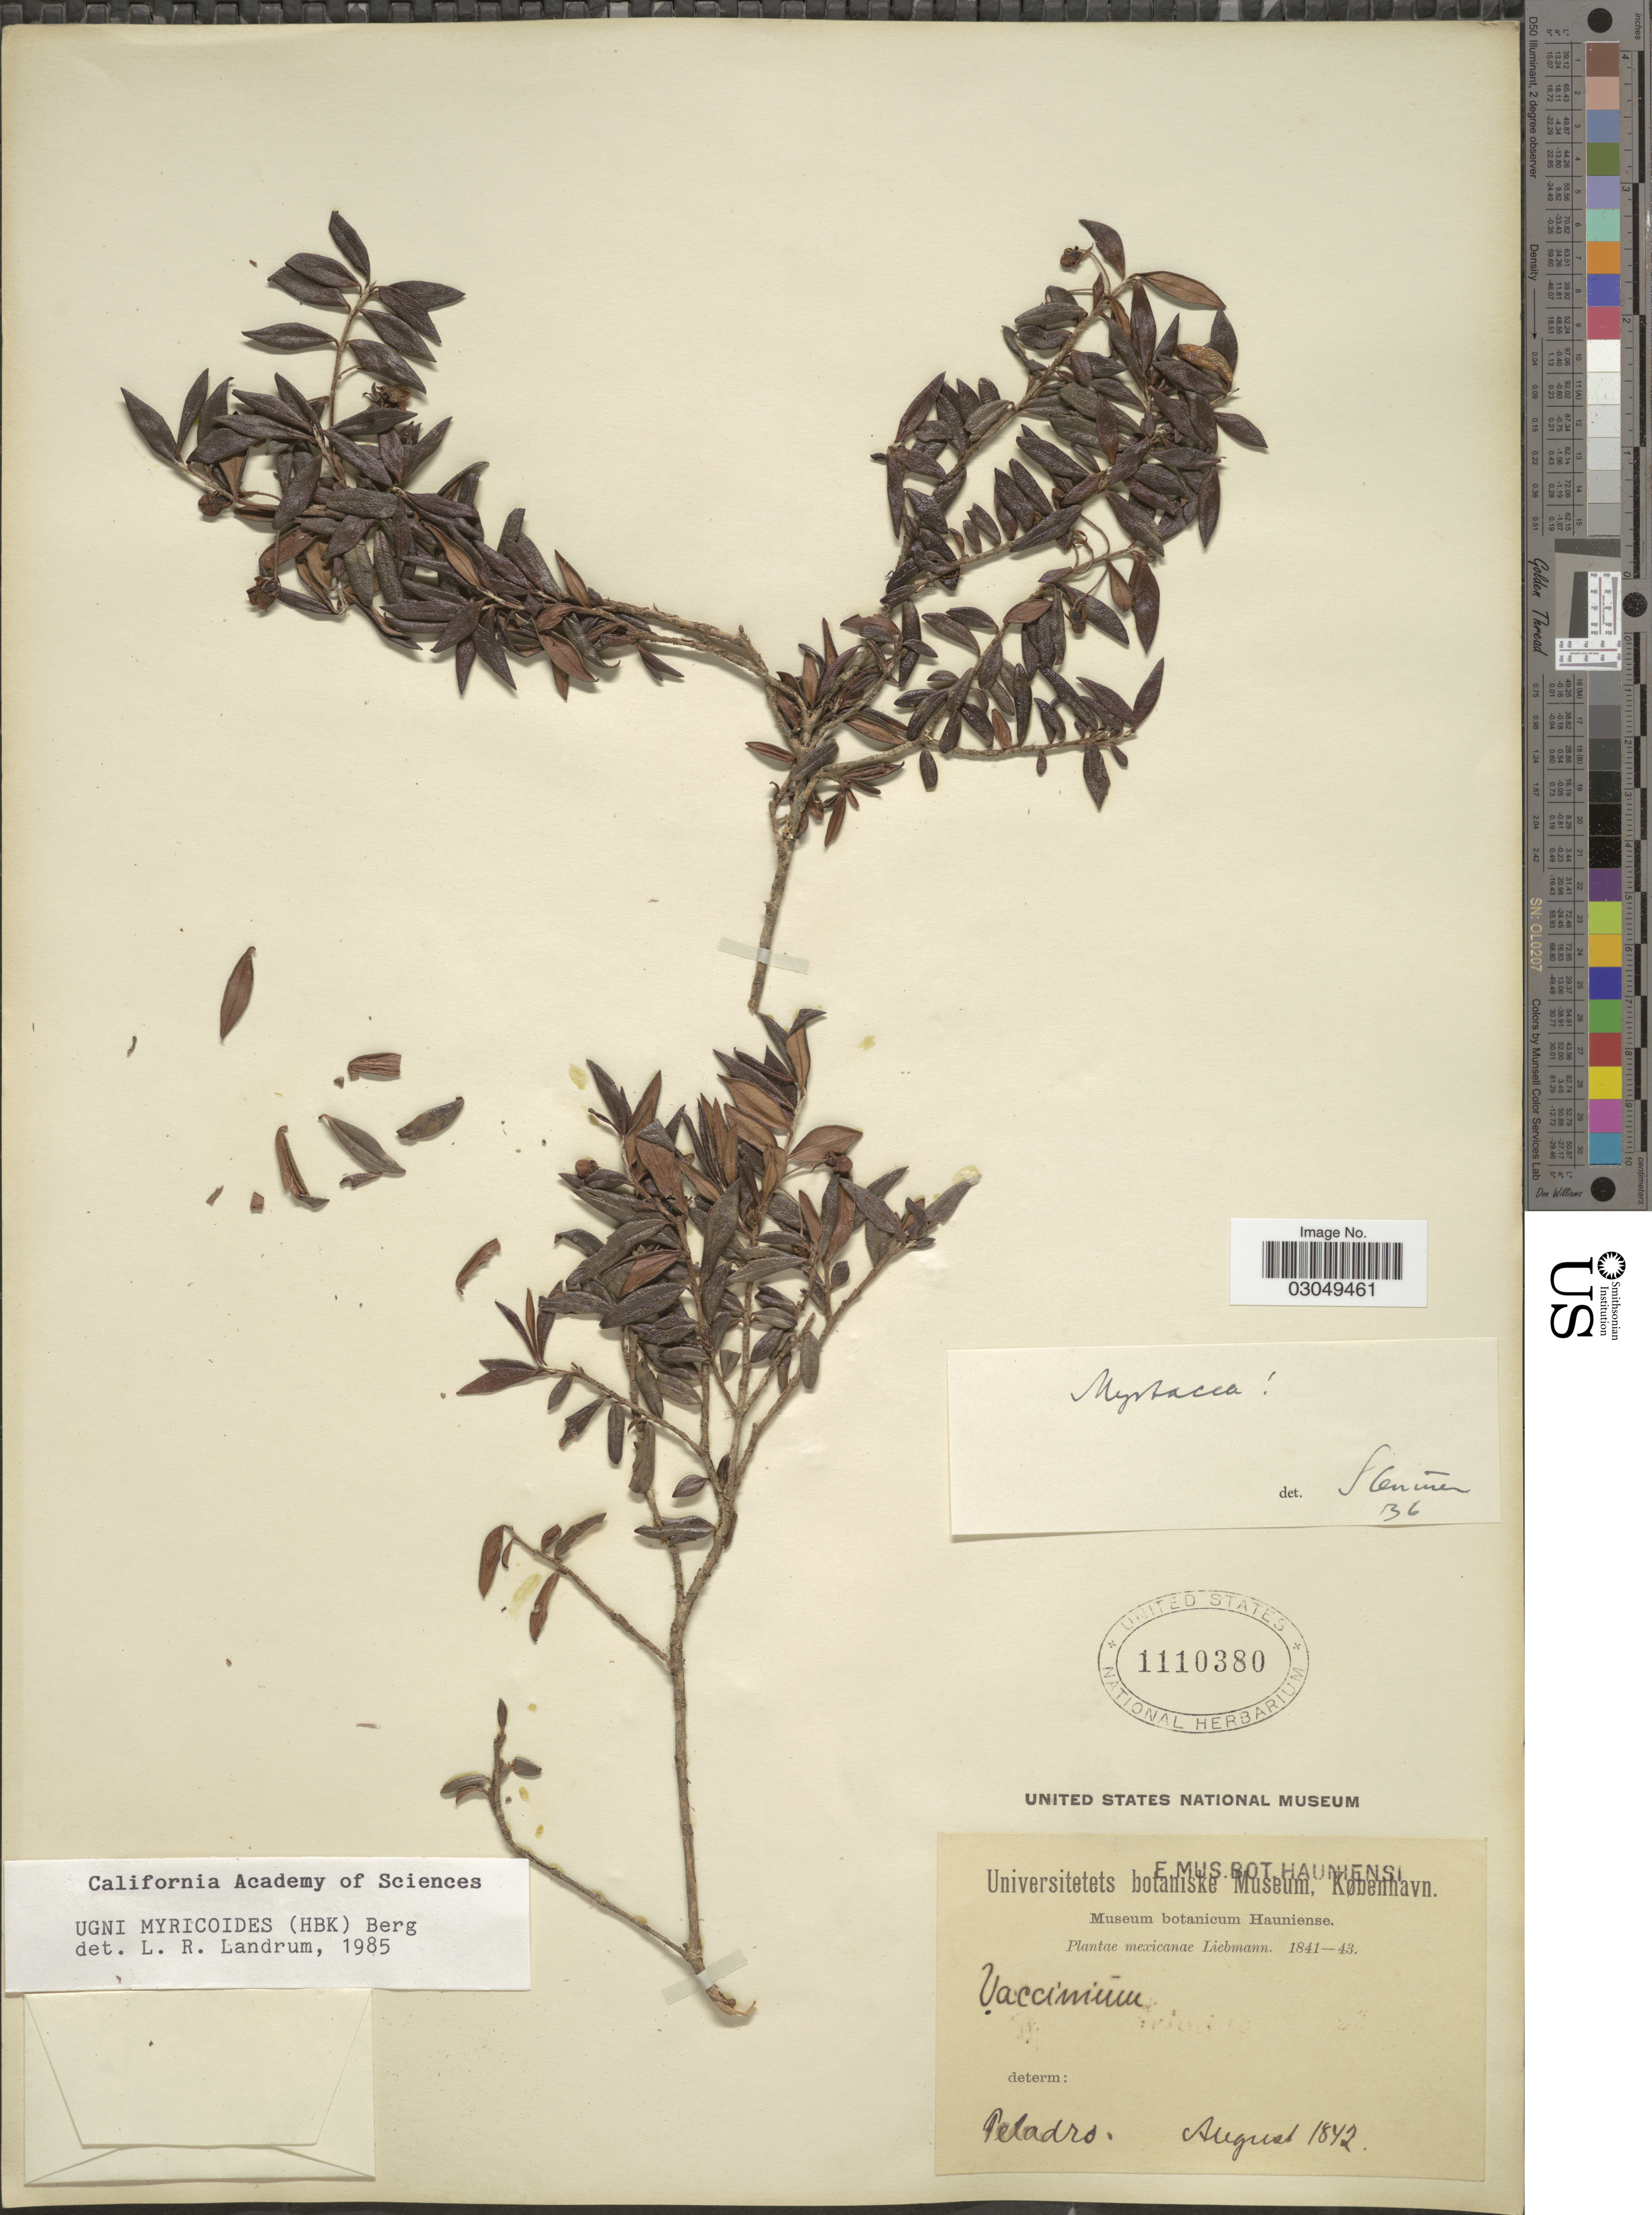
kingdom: Plantae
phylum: Tracheophyta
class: Magnoliopsida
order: Myrtales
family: Myrtaceae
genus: Ugni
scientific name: Ugni myricoides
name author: (Kunth) O. Berg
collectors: Liebmann, --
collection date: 1842-08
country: Mexico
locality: Peladro.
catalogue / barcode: US 1110380